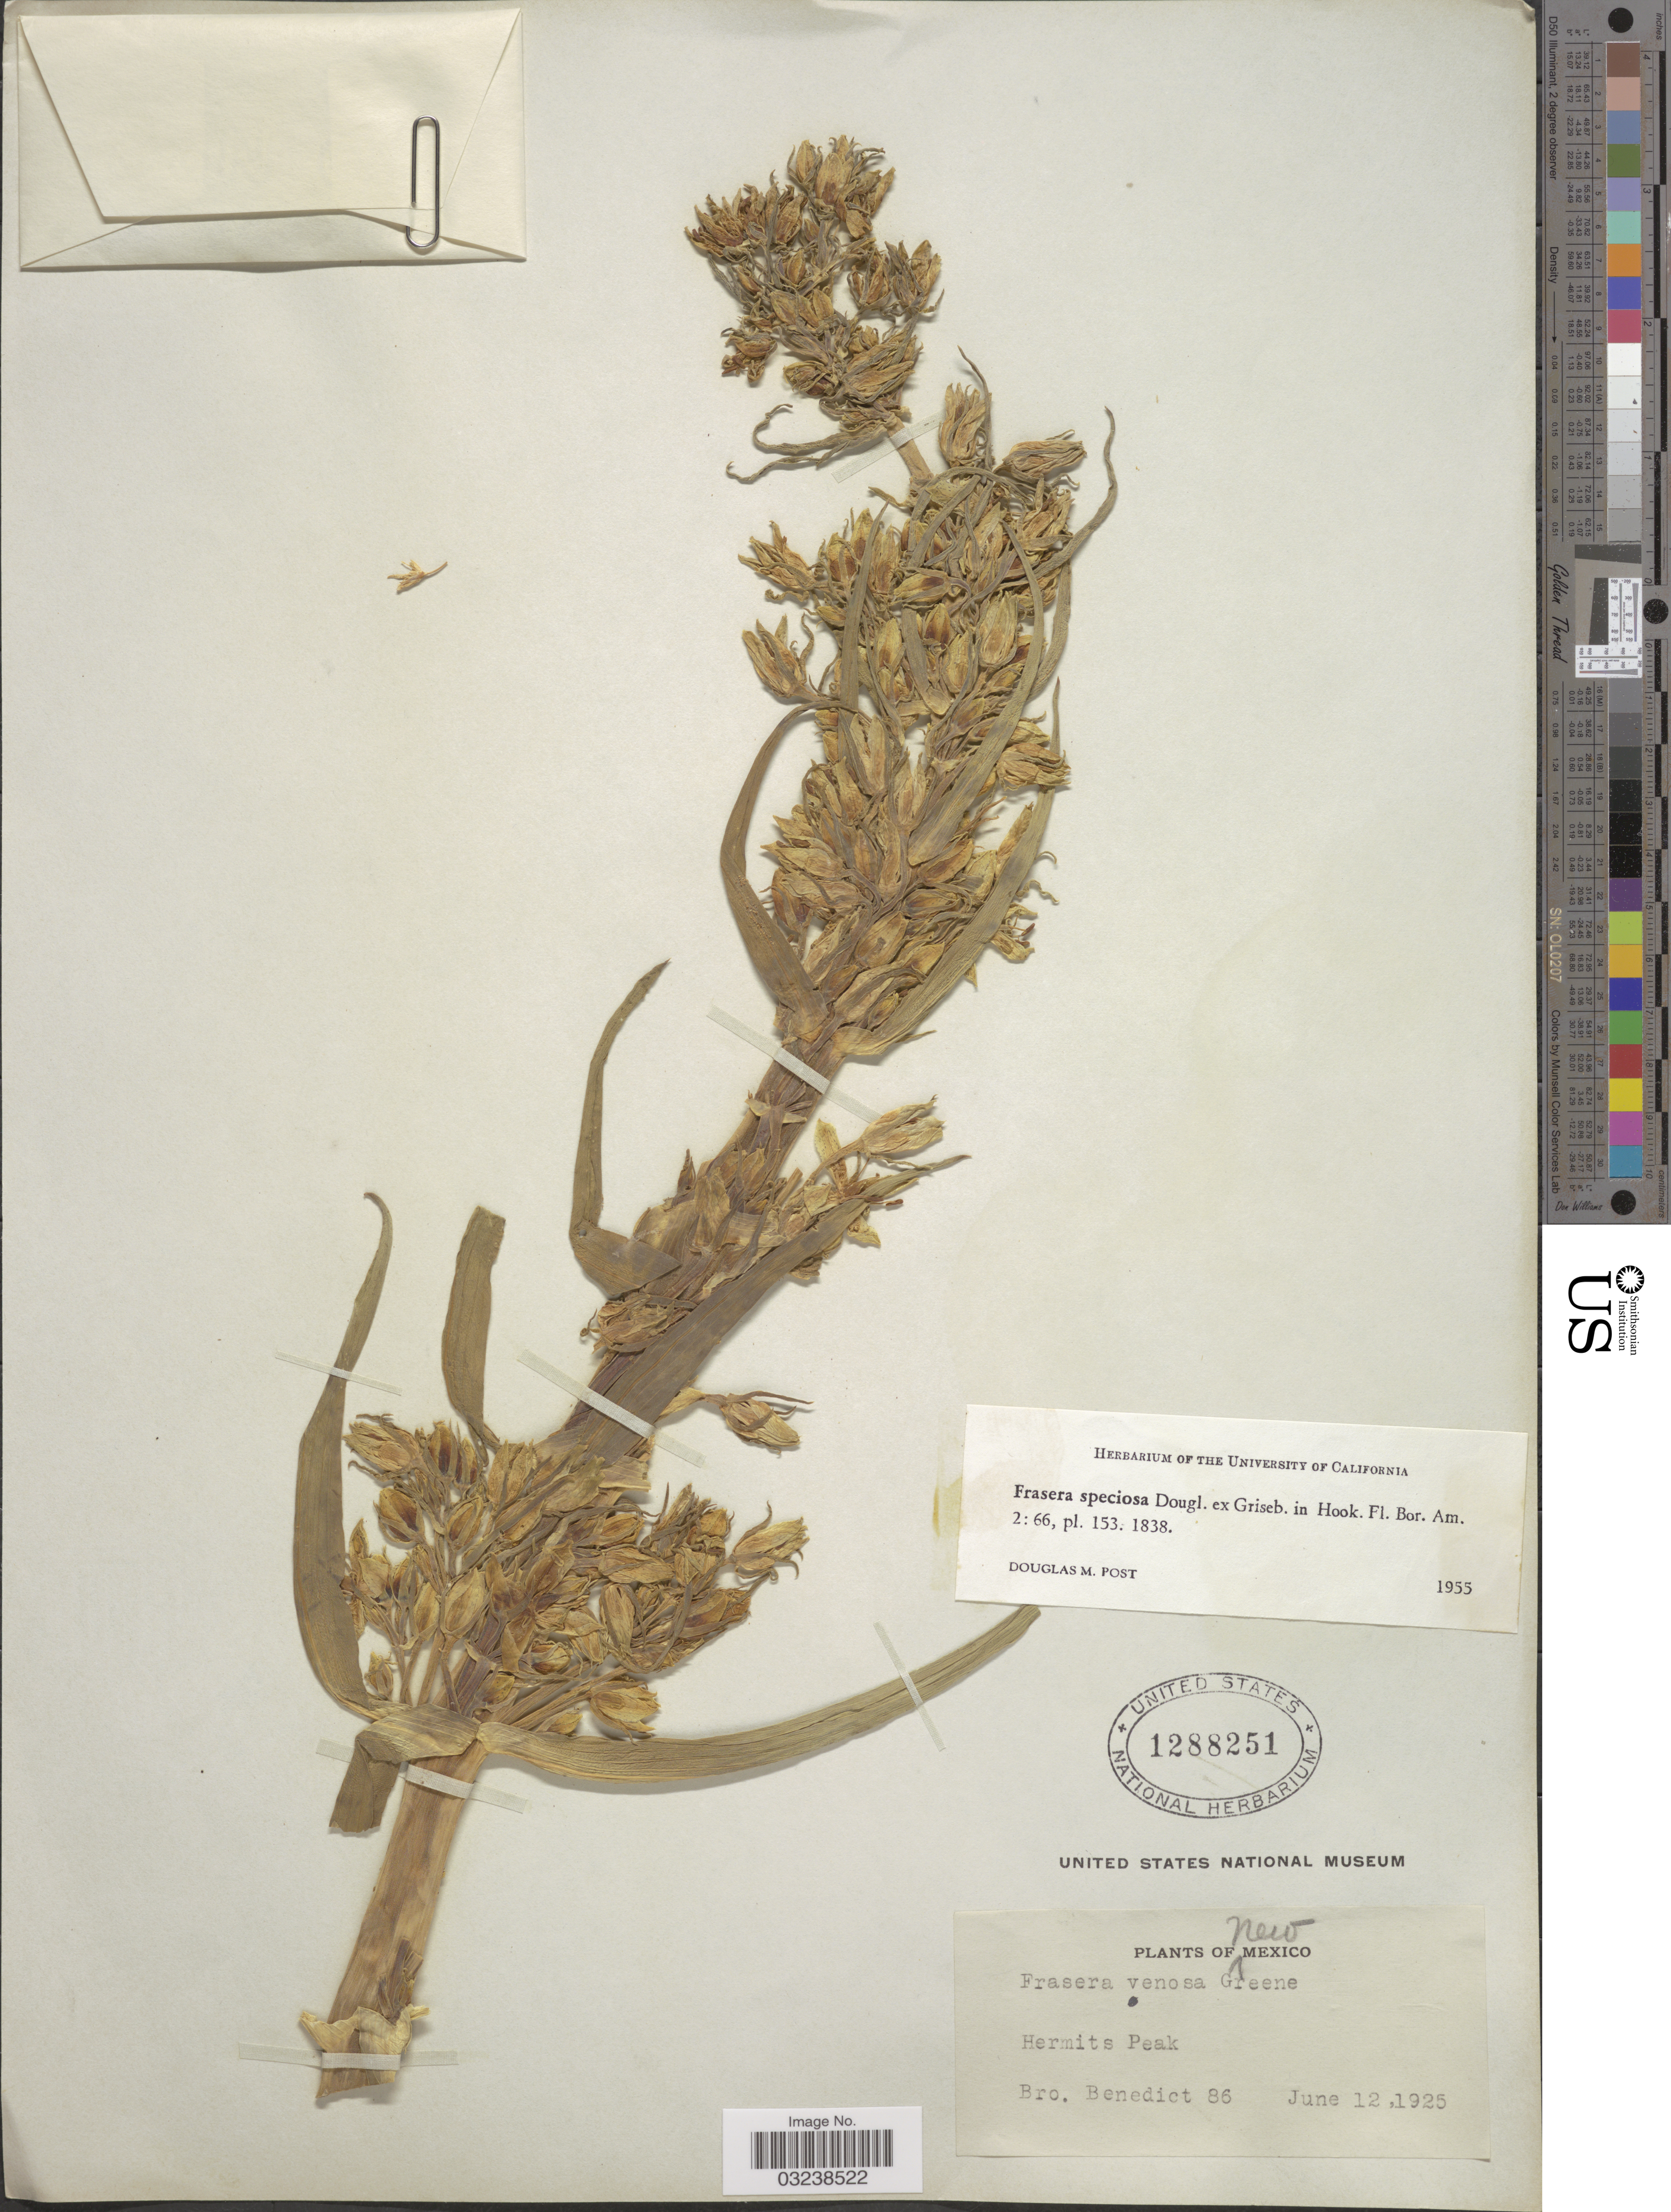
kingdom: Plantae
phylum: Tracheophyta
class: Magnoliopsida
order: Gentianales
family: Gentianaceae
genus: Swertia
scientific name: Swertia radiata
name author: (Kellogg) Kuntze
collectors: Bro. Benedict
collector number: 86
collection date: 1925-06-12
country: United States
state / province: New Mexico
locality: Hermits Peak.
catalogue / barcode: US 1288251